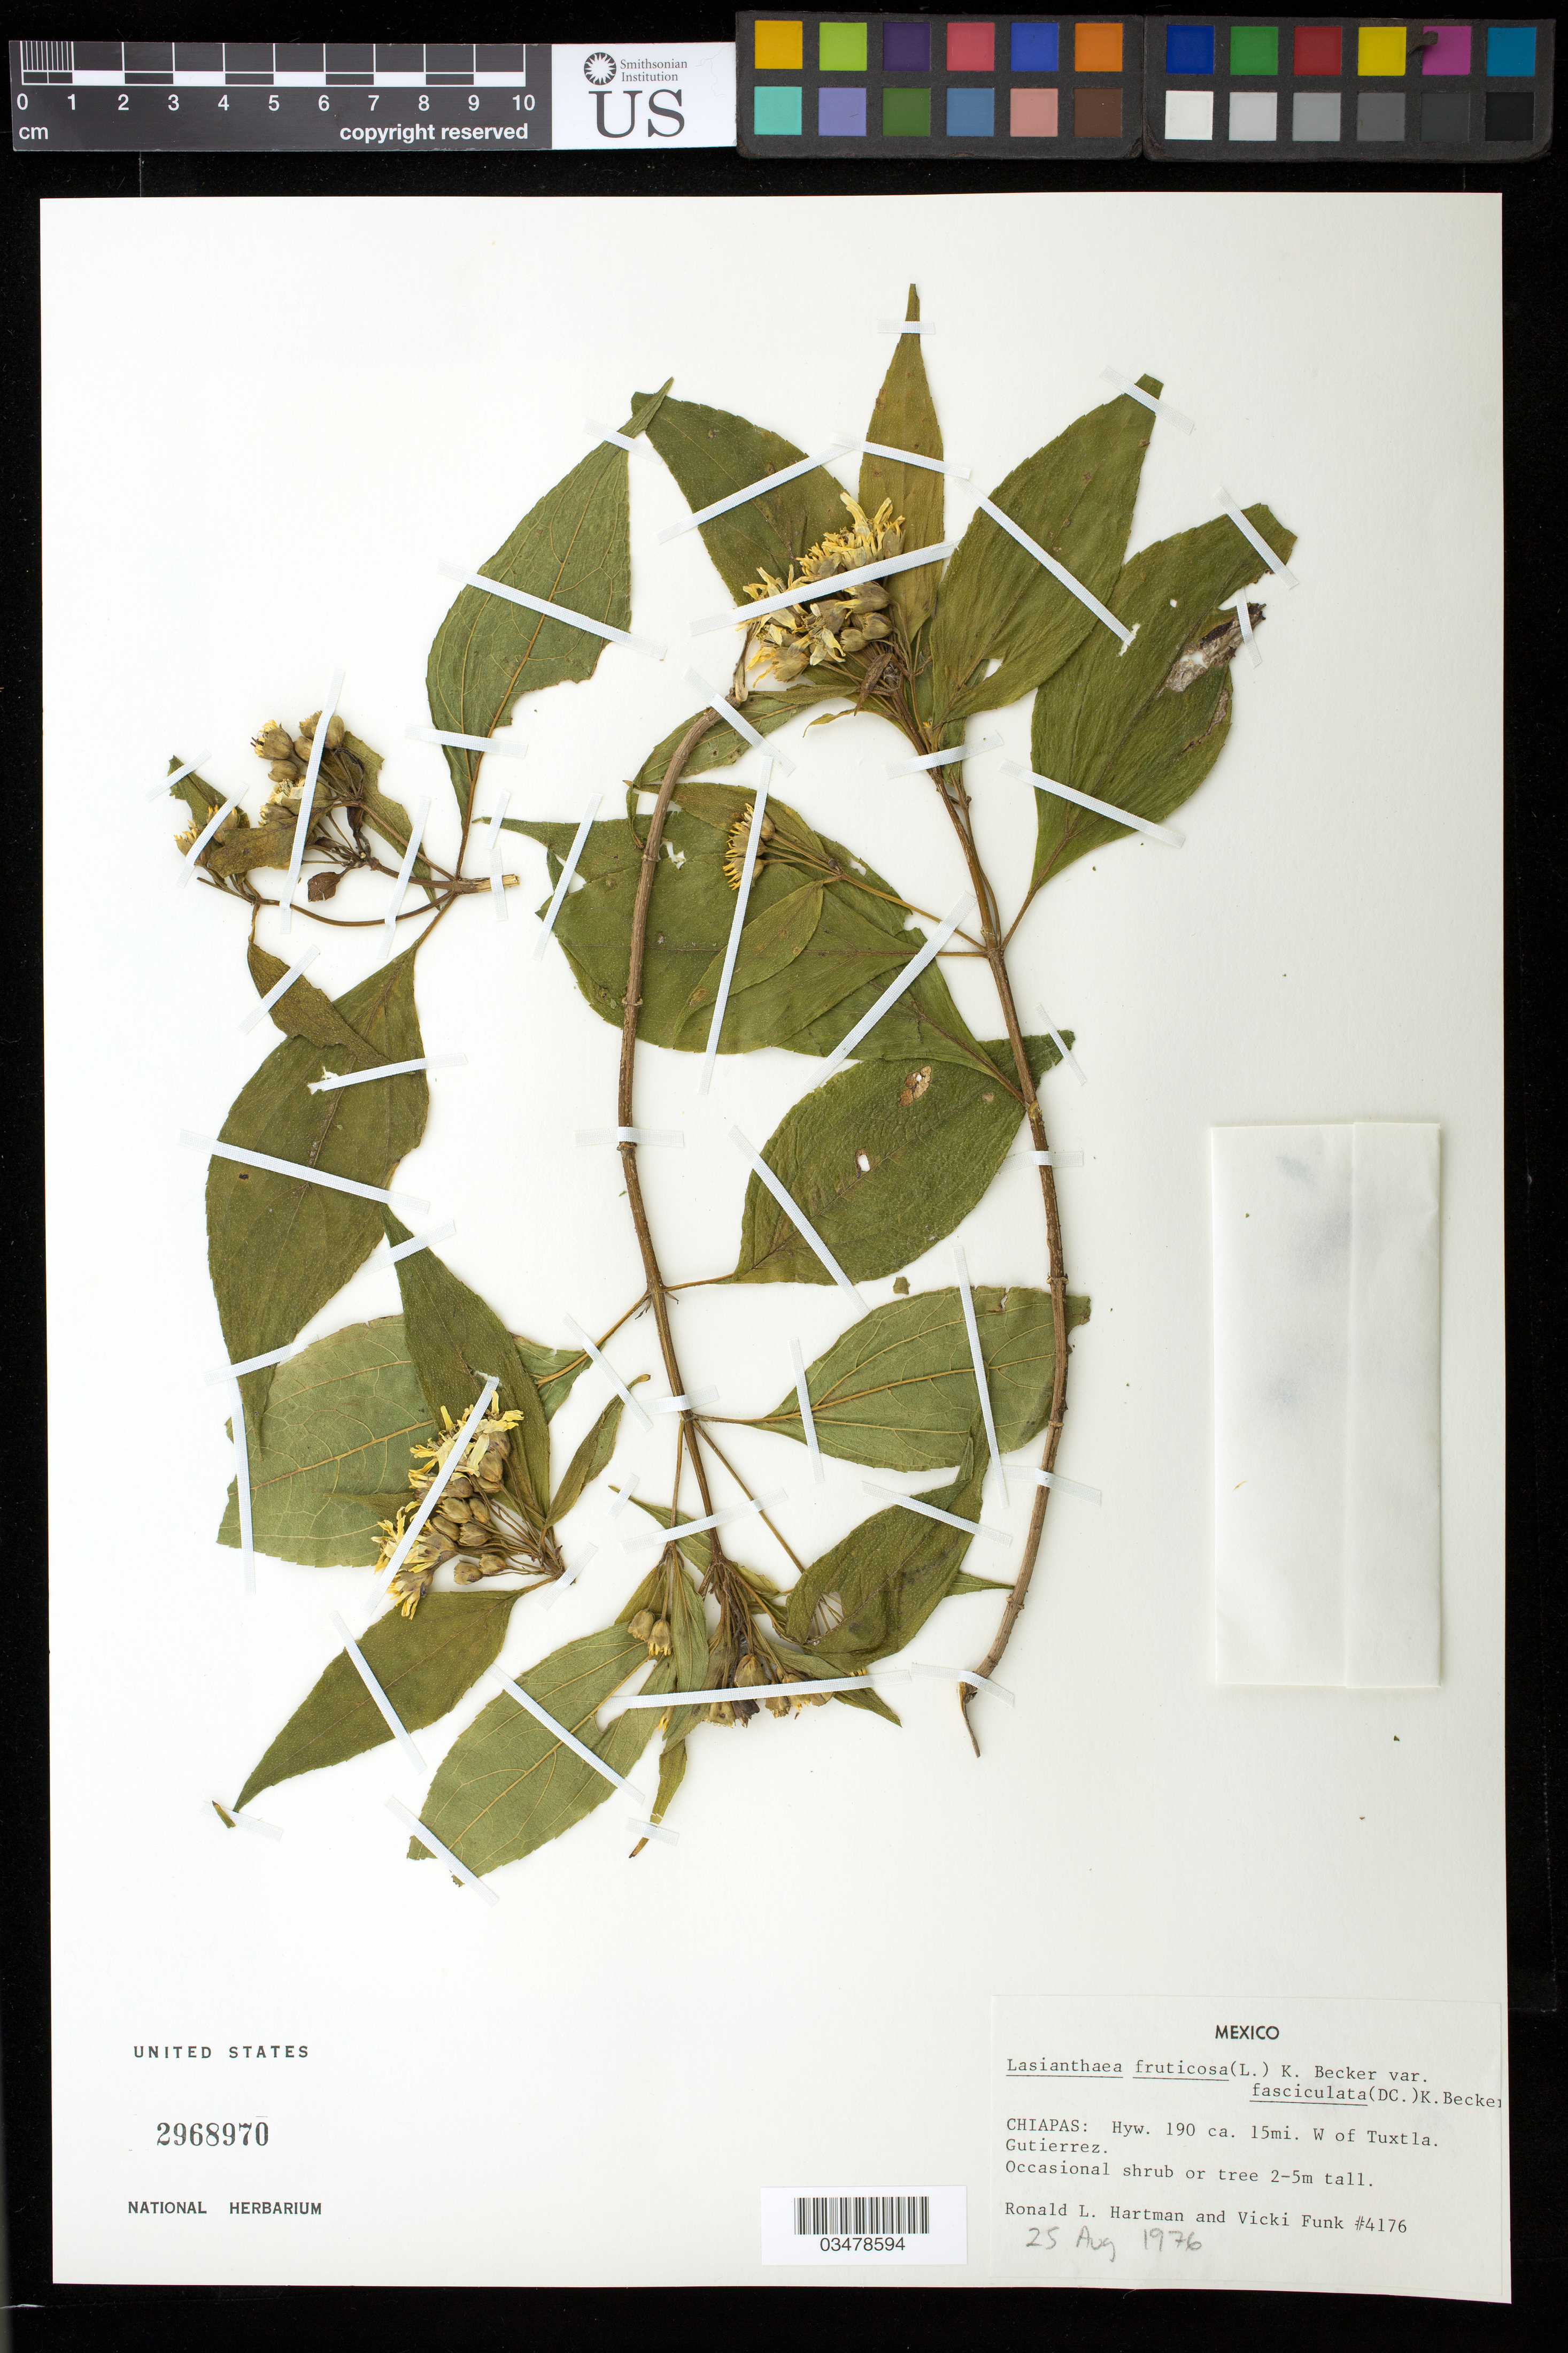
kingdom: Plantae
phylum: Tracheophyta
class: Magnoliopsida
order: Asterales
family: Asteraceae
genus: Lasianthaea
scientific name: Lasianthaea fruticosa var. fasciculata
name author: (DC.) K.M. Becker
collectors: R. L. Hartman & V. Funk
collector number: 4176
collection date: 1976-08-25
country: Mexico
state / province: Chiapas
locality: Hwy 190 ca. 15 mi W of Tuxtla Gutierrez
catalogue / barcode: US 2968970